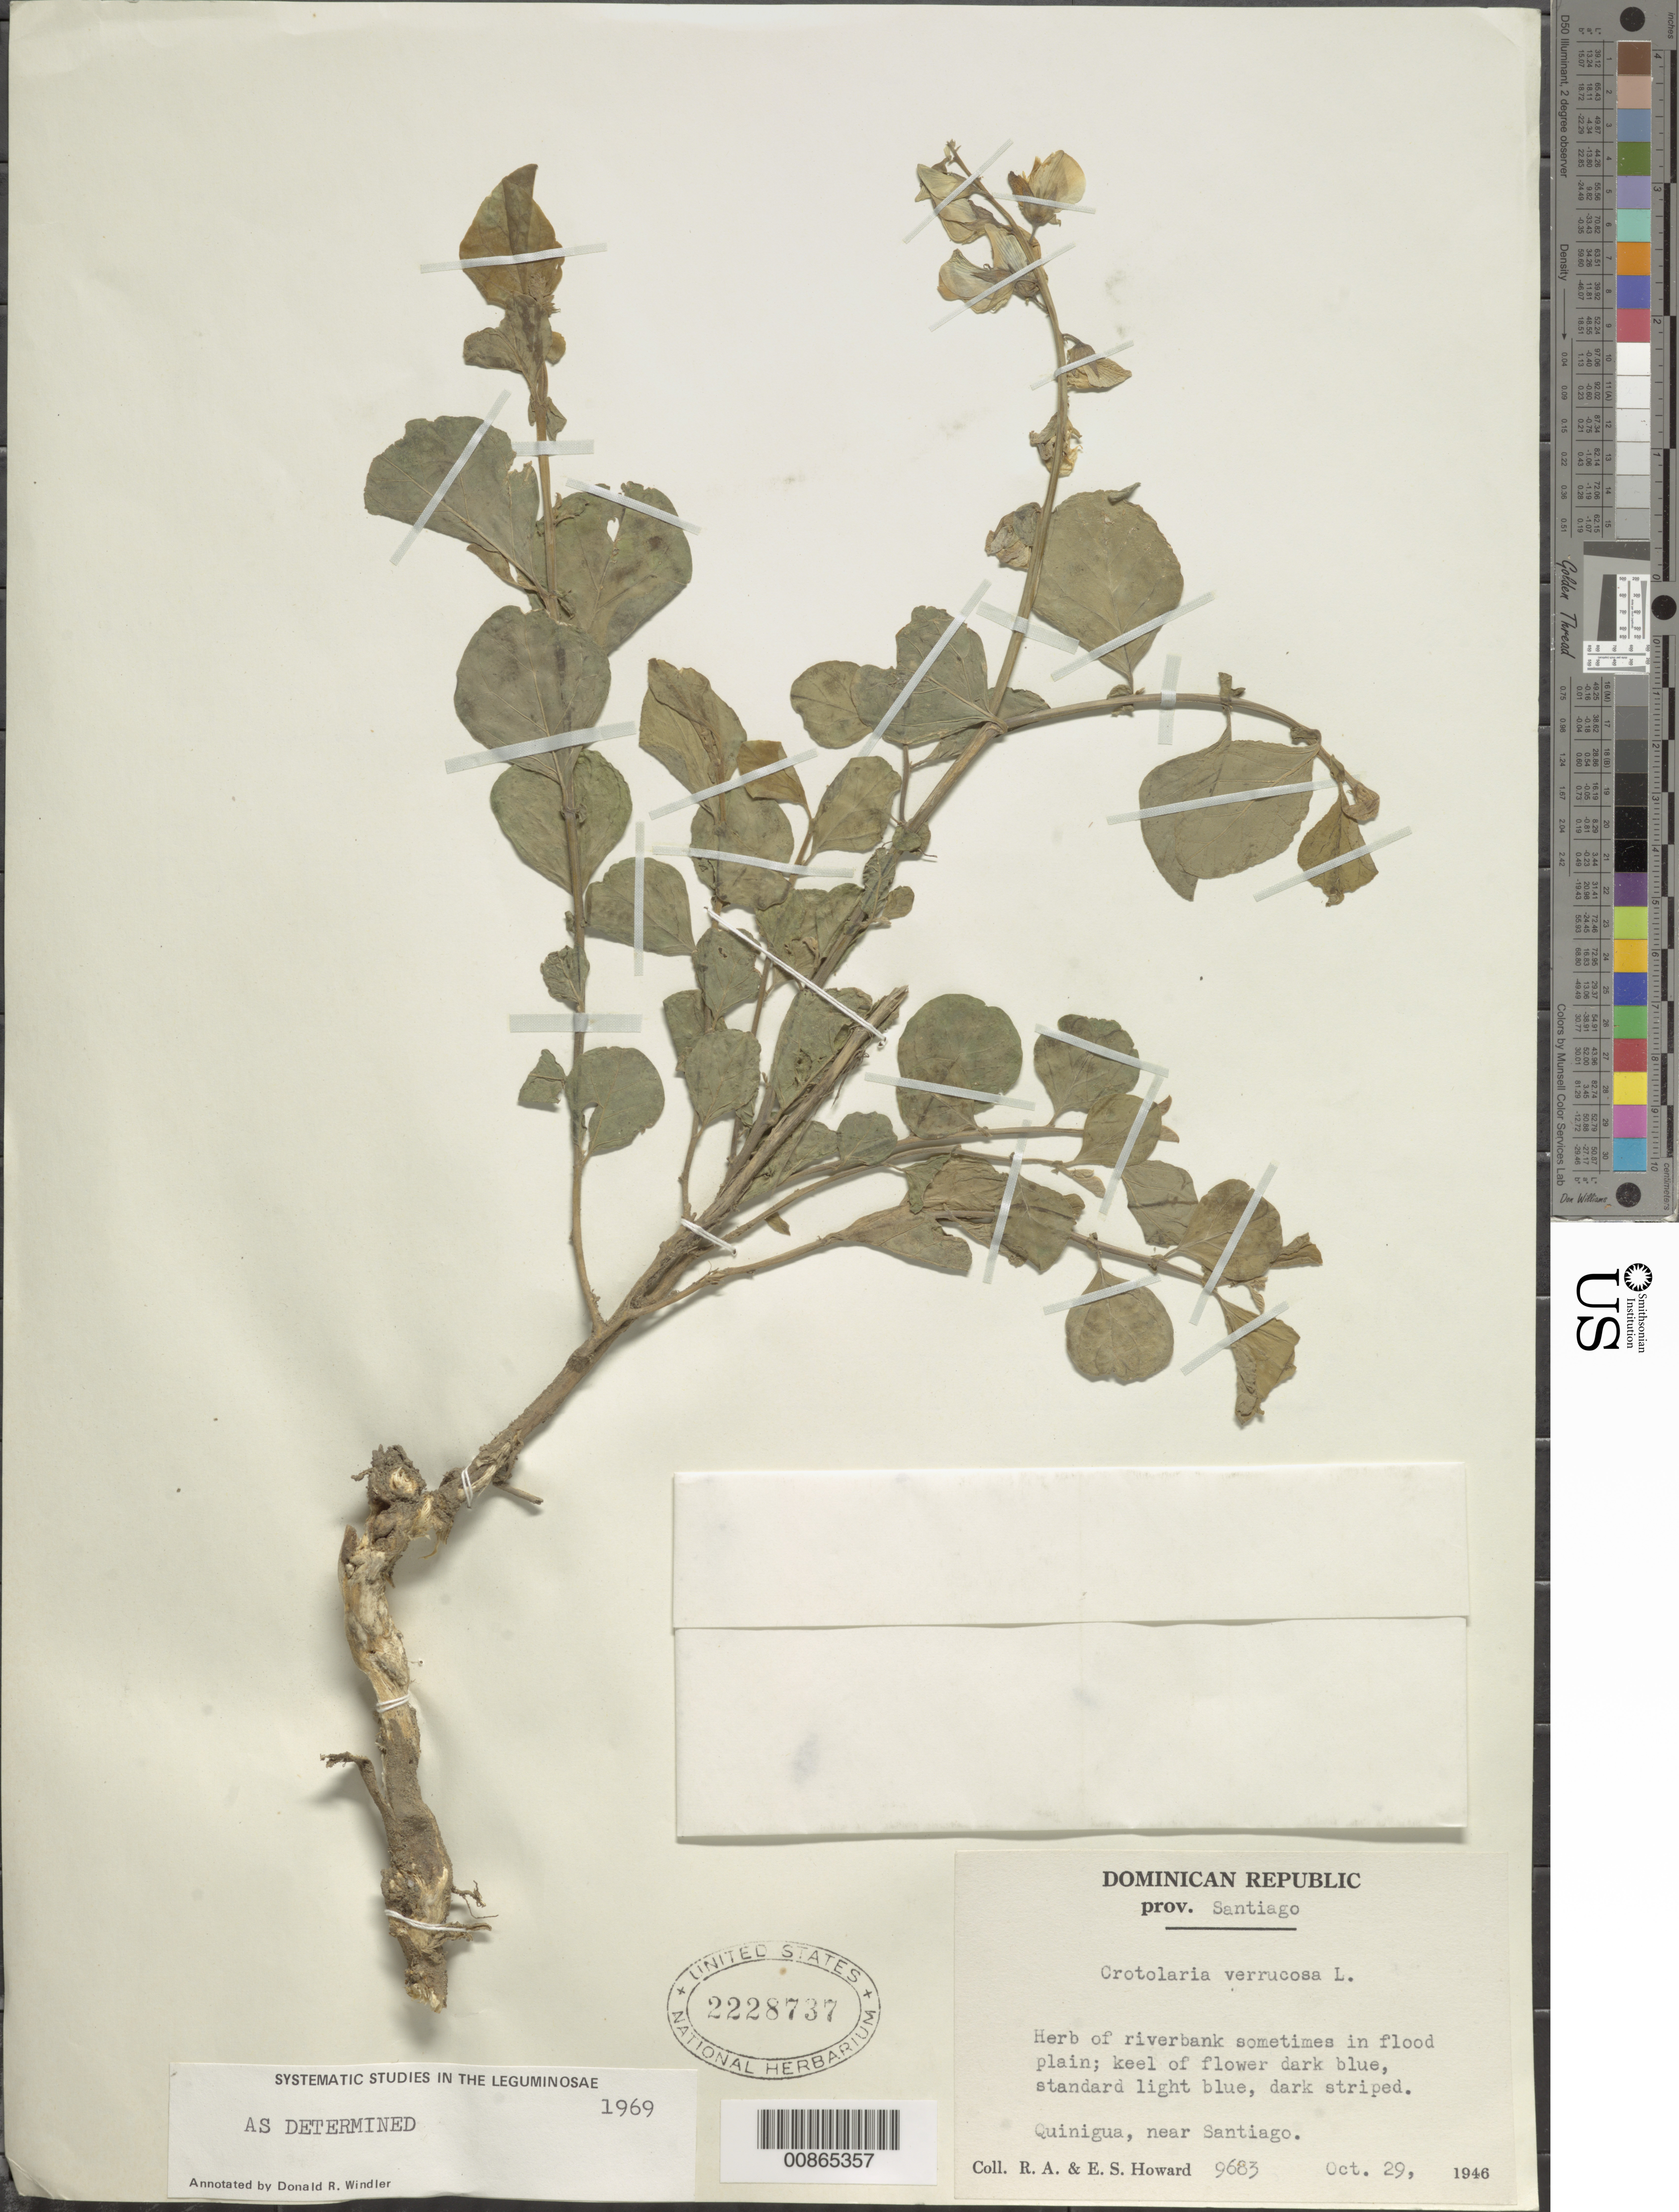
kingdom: Plantae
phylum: Tracheophyta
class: Magnoliopsida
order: Fabales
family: Fabaceae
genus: Crotalaria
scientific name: Crotalaria verrucosa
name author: L.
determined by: Windler, D. R.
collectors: R. A. Howard & E. S. Howard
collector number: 9683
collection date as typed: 29 Oct 1946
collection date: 1946-10-29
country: Dominican Republic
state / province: Santiago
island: Hispaniola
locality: Quinigua, near Santiago.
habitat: Herb of riverbank sometimes in flood plain.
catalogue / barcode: US 2228737